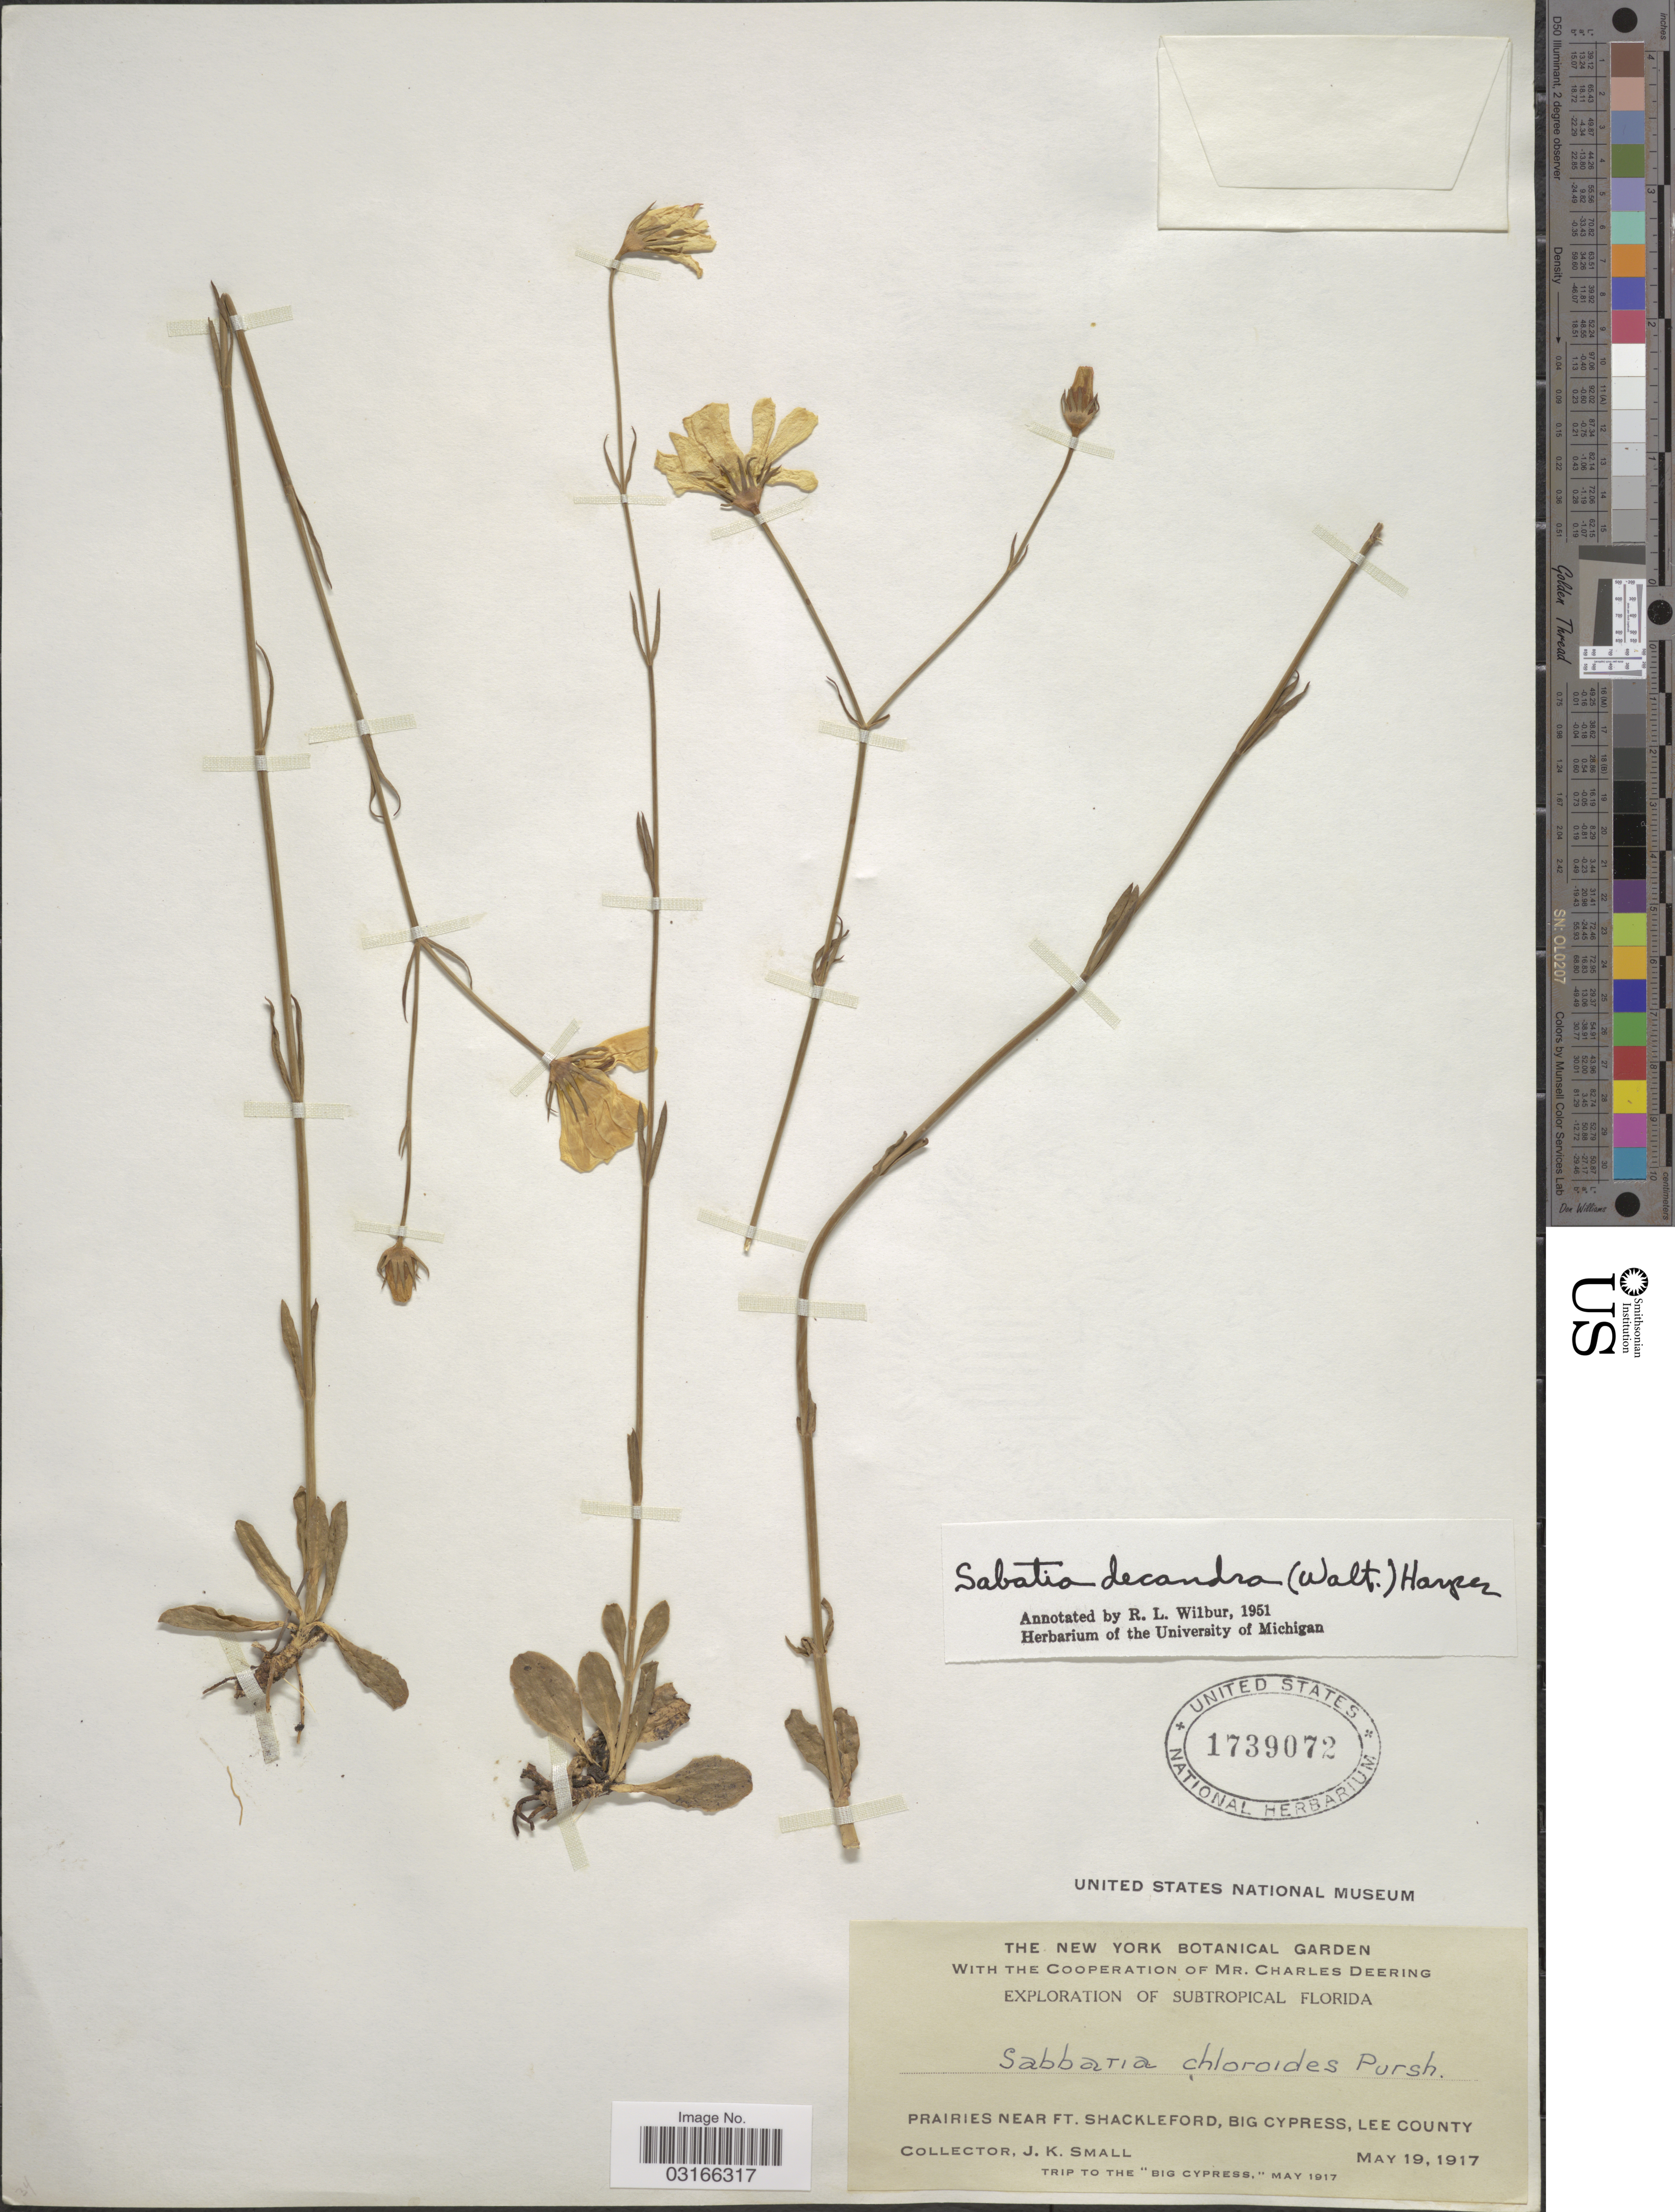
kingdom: Plantae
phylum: Tracheophyta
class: Magnoliopsida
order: Gentianales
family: Gentianaceae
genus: Sabatia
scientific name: Sabatia decandra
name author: (Walter)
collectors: J. K. Small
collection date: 1917-05-19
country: United States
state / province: Florida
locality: Subtropical Florida. Prairies near Ft. Schackleford, Big Cypress, Lee County.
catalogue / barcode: US 1739072